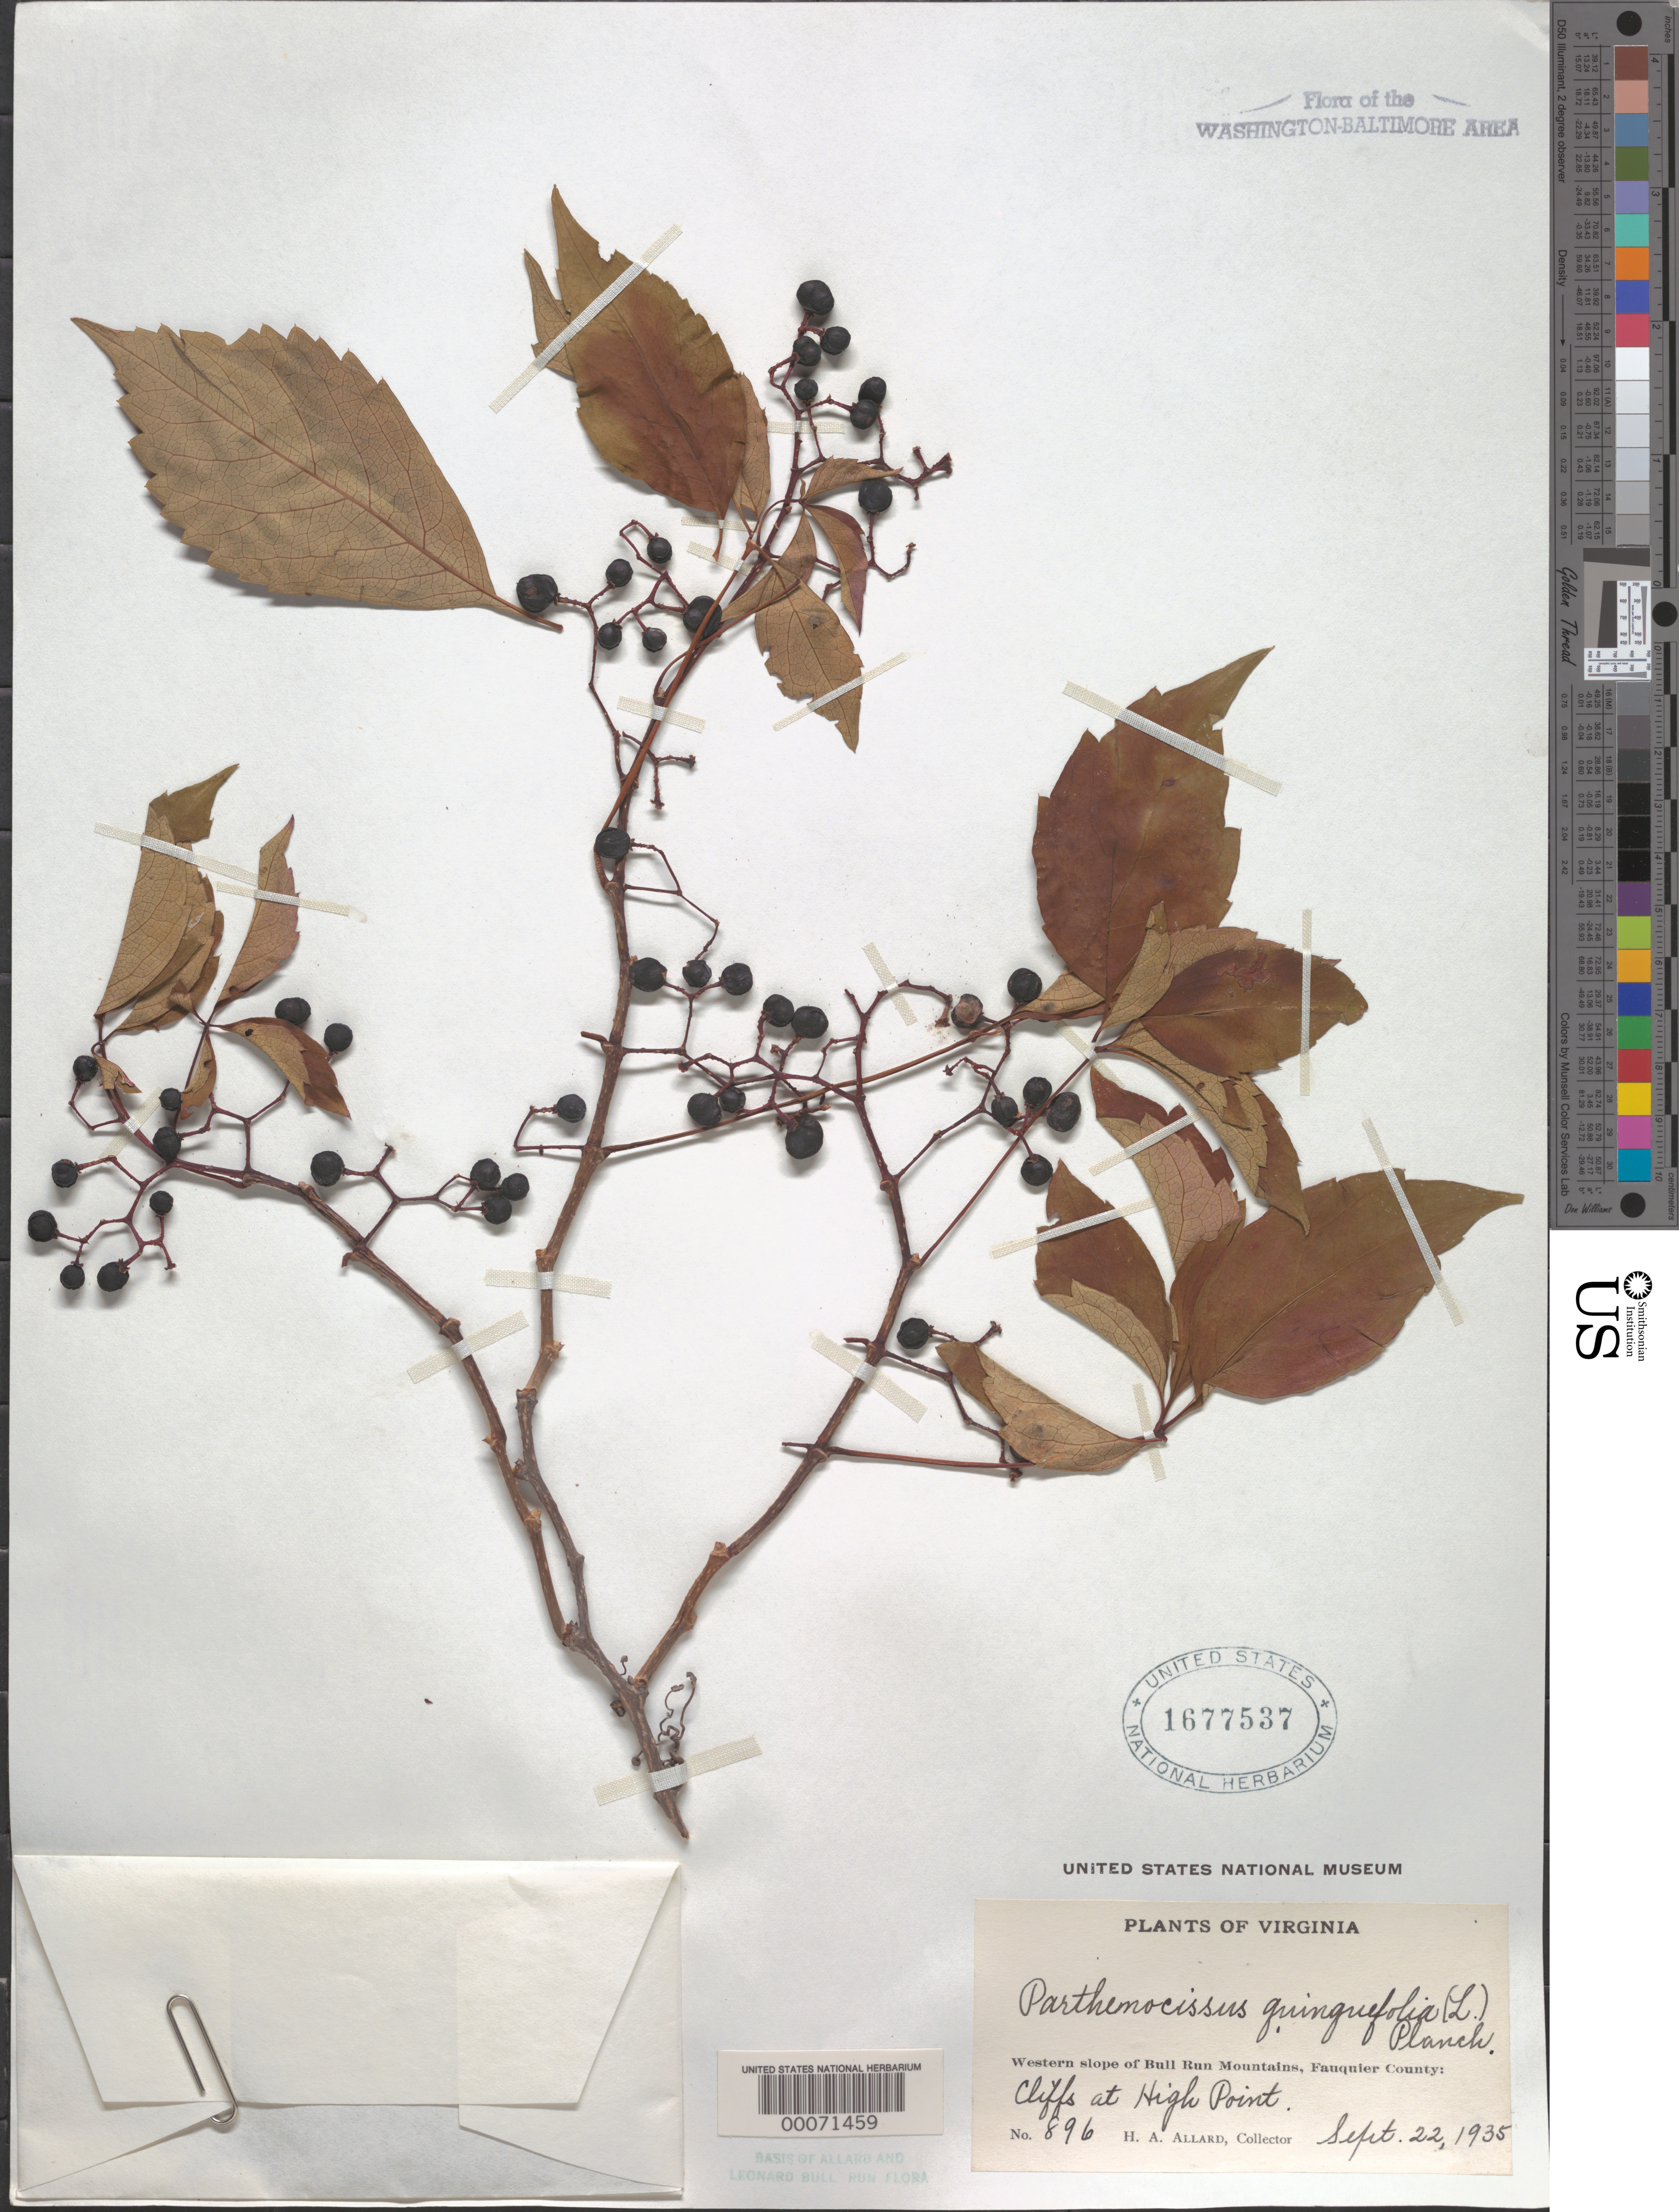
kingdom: Plantae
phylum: Tracheophyta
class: Magnoliopsida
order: Vitales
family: Vitaceae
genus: Parthenocissus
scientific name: Parthenocissus quinquefolia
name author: (L.) Planch.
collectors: H. A. Allard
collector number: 896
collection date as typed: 22 Sep 1935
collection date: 1935-09-22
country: United States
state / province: Virginia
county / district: Fauquier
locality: High Point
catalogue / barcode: US 1677537